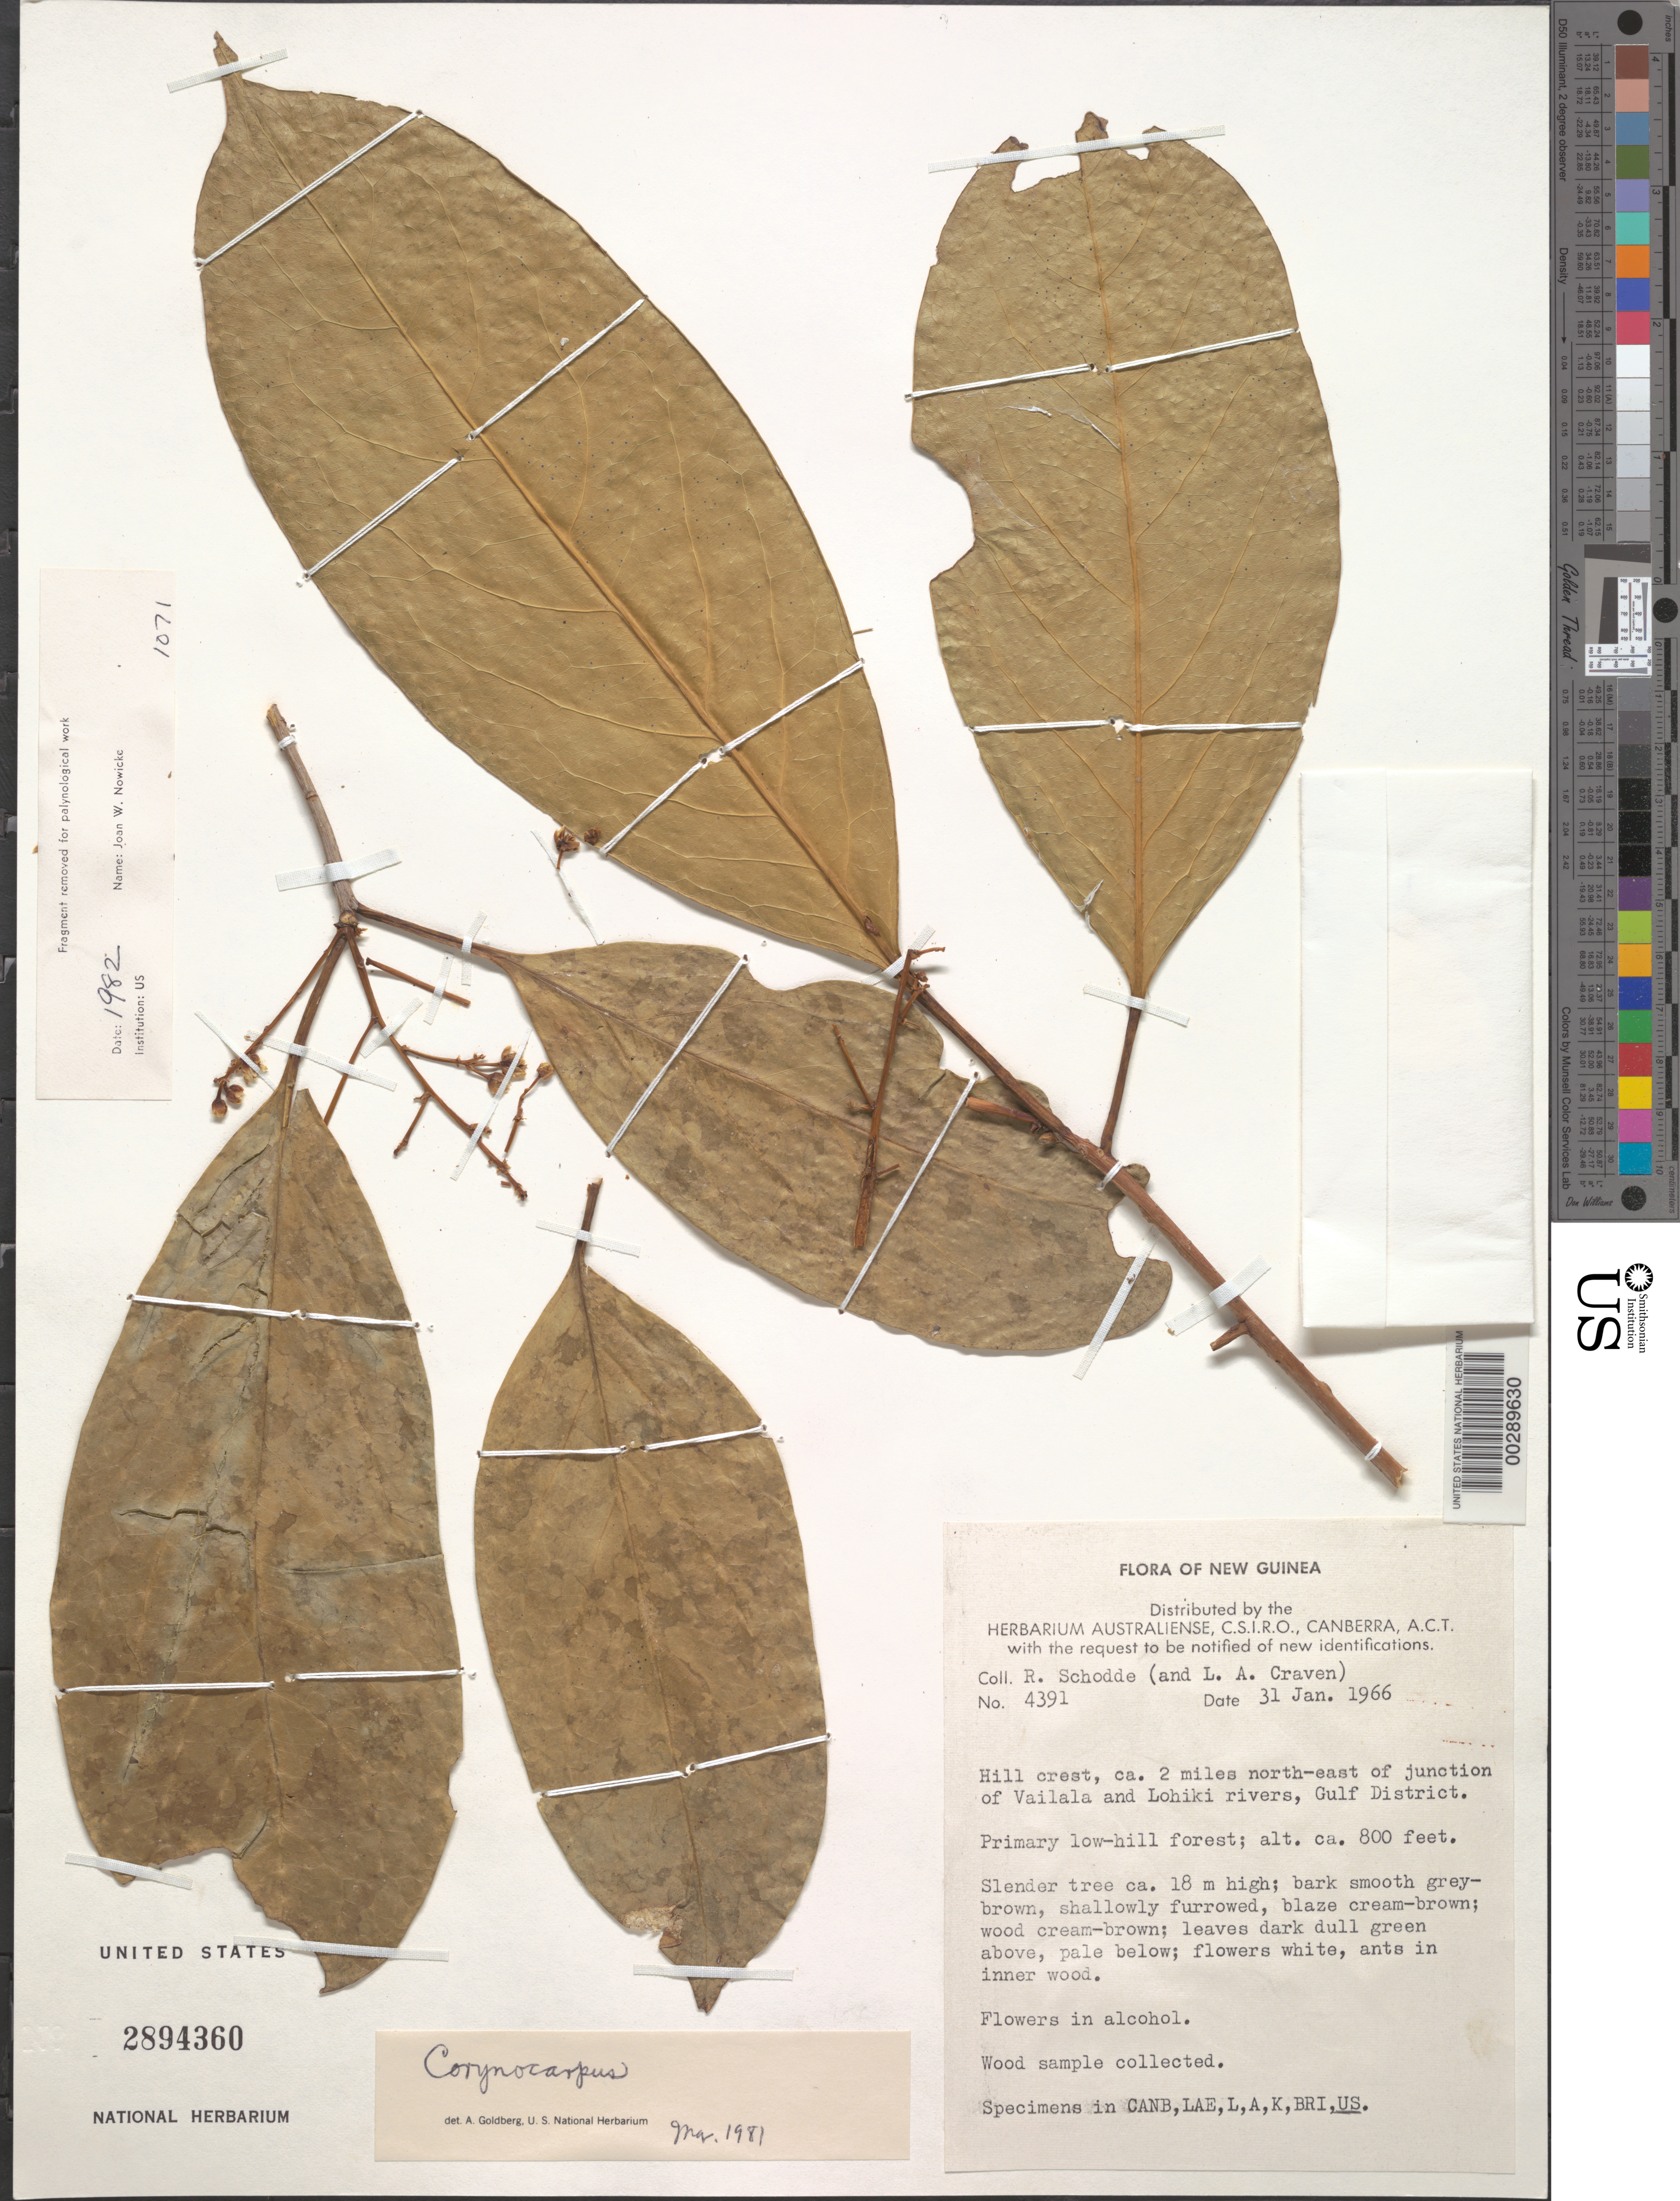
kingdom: Plantae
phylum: Tracheophyta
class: Magnoliopsida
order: Cucurbitales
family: Corynocarpaceae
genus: Corynocarpus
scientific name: Corynocarpus sp.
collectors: R. Schodde & L. A. Craven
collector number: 4391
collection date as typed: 31 Jan 1966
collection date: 1966-01-31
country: Papua New Guinea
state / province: Gulf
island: New Guinea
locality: Ne of junction of vailala and lohiki rivers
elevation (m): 244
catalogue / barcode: US 2894360